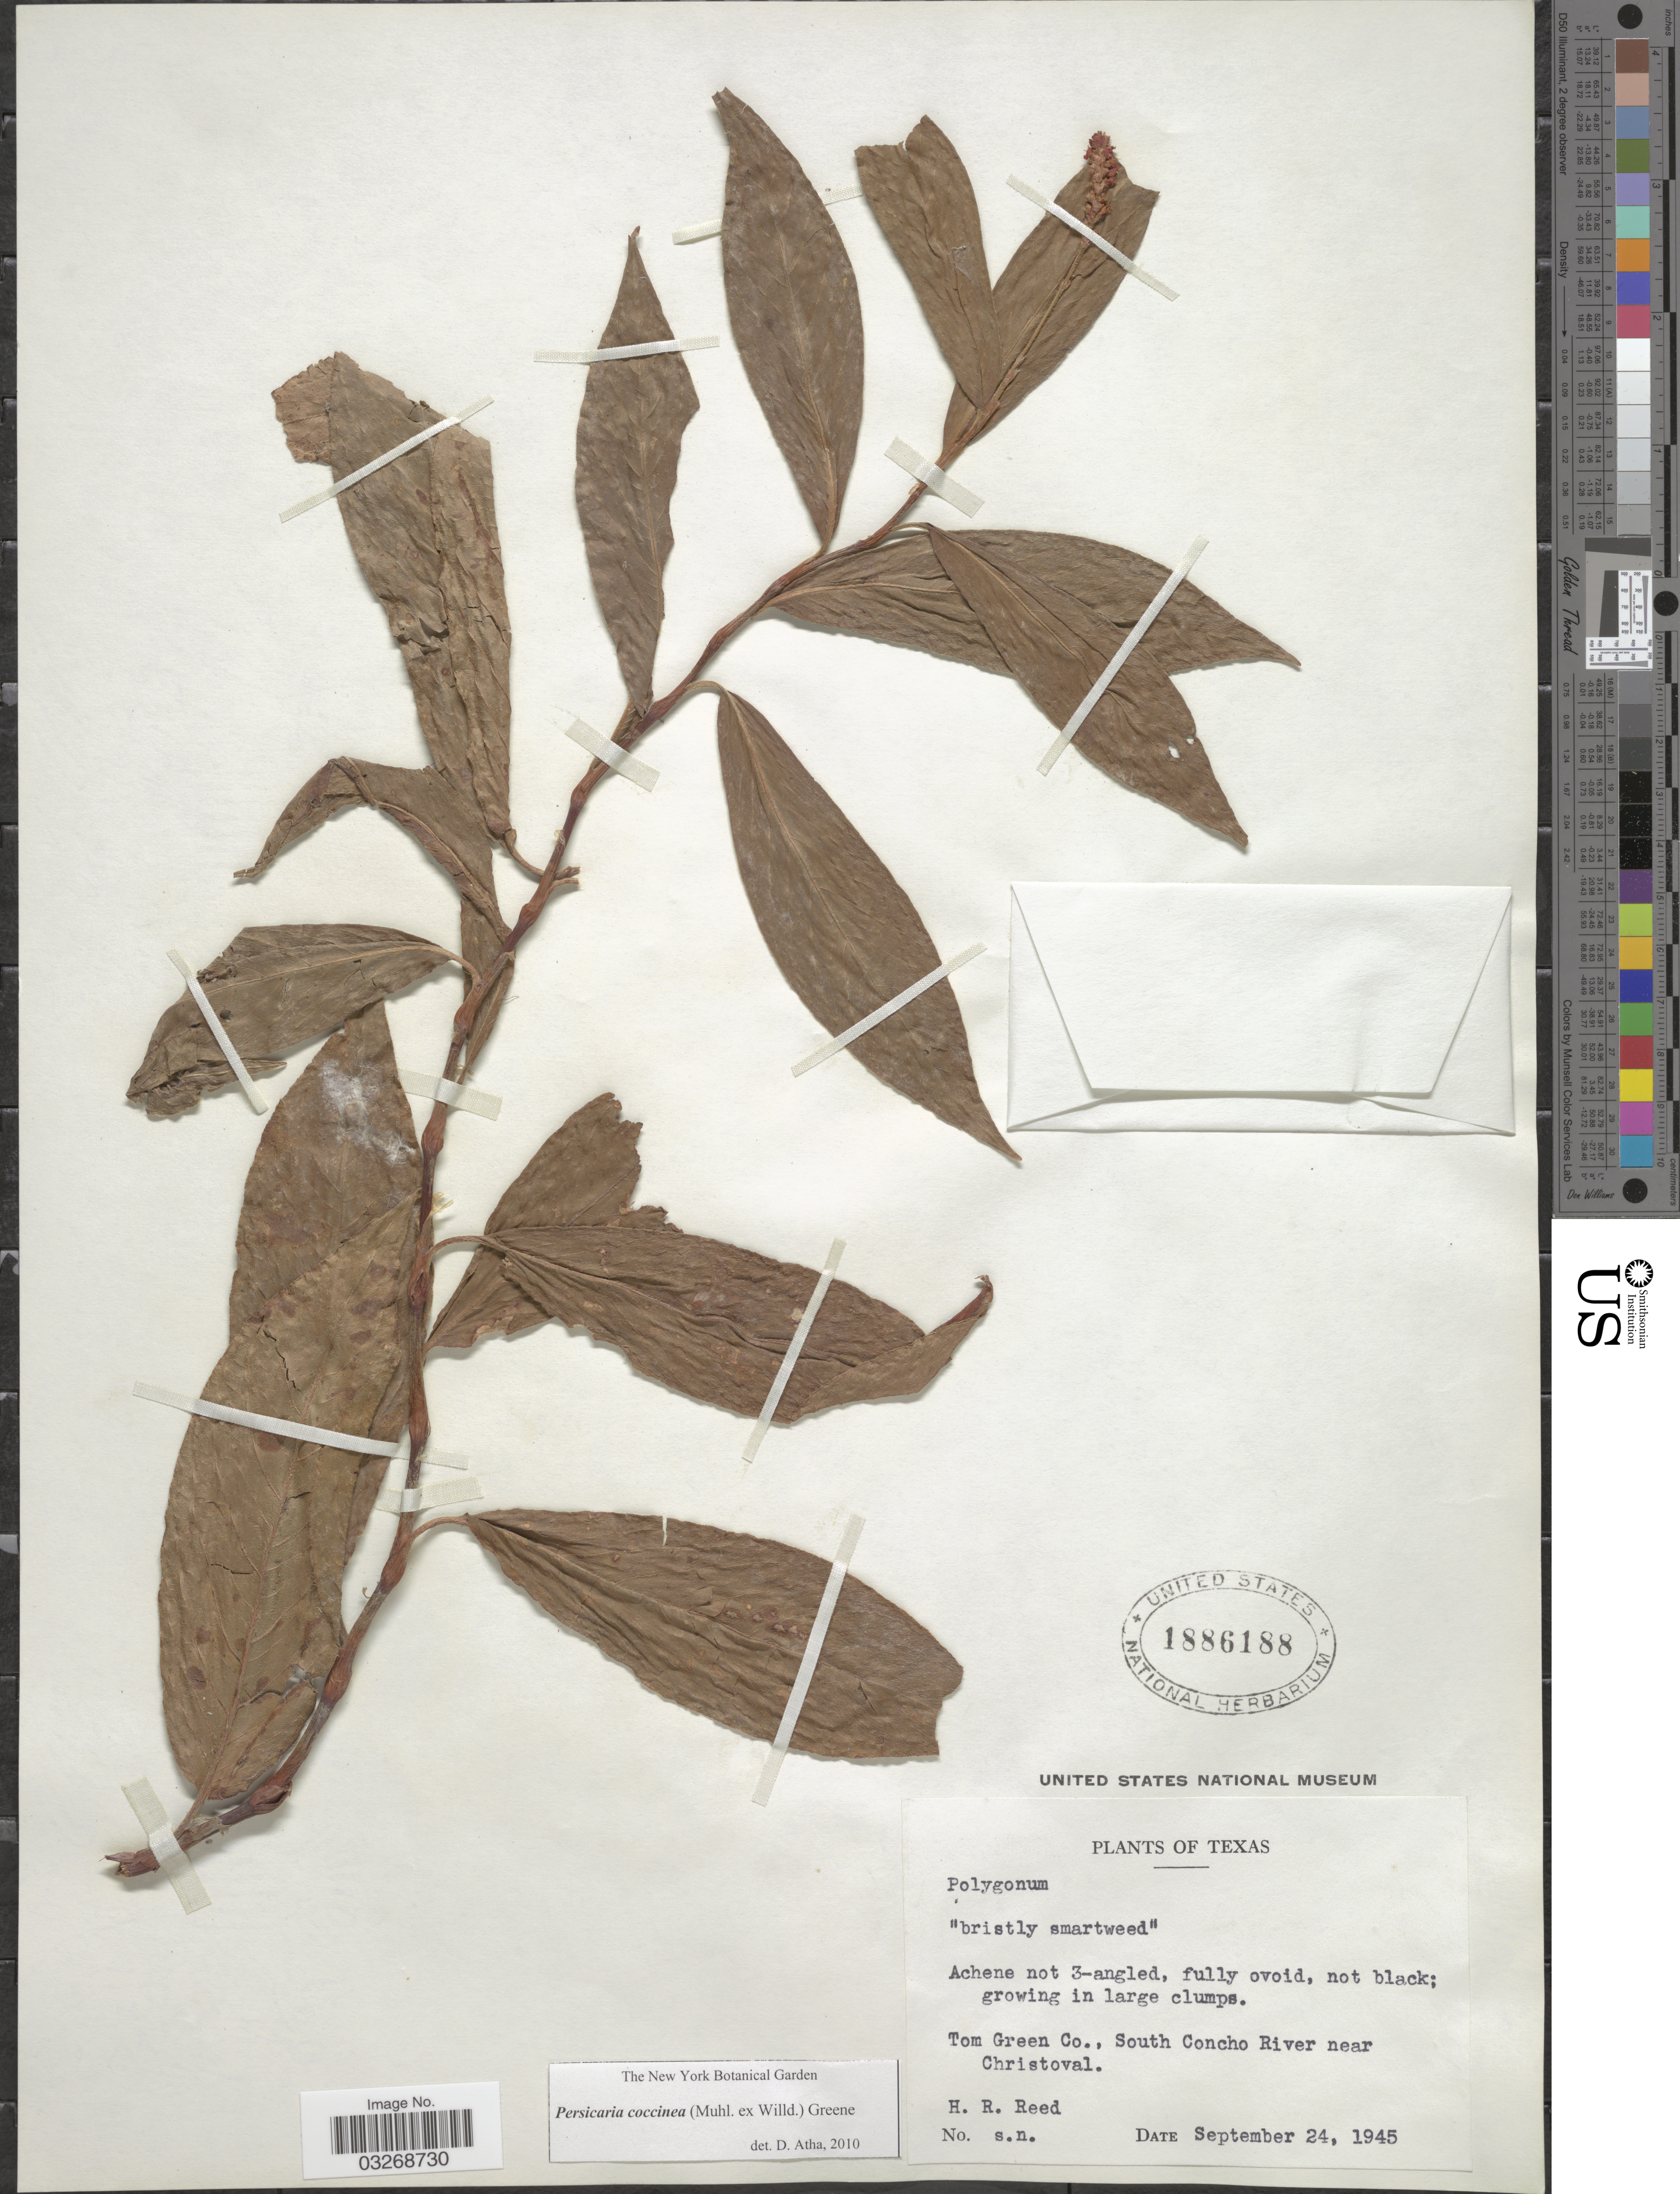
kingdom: Plantae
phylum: Tracheophyta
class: Magnoliopsida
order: Caryophyllales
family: Polygonaceae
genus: Persicaria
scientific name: Persicaria coccinea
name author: (Muhl. ex Willd.) Greene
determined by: Atha, D. E.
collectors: H. Reed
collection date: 1945-09-24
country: United States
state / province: Texas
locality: Tom Greene Co., South Concho River near Christoval.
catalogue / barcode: US 1886188